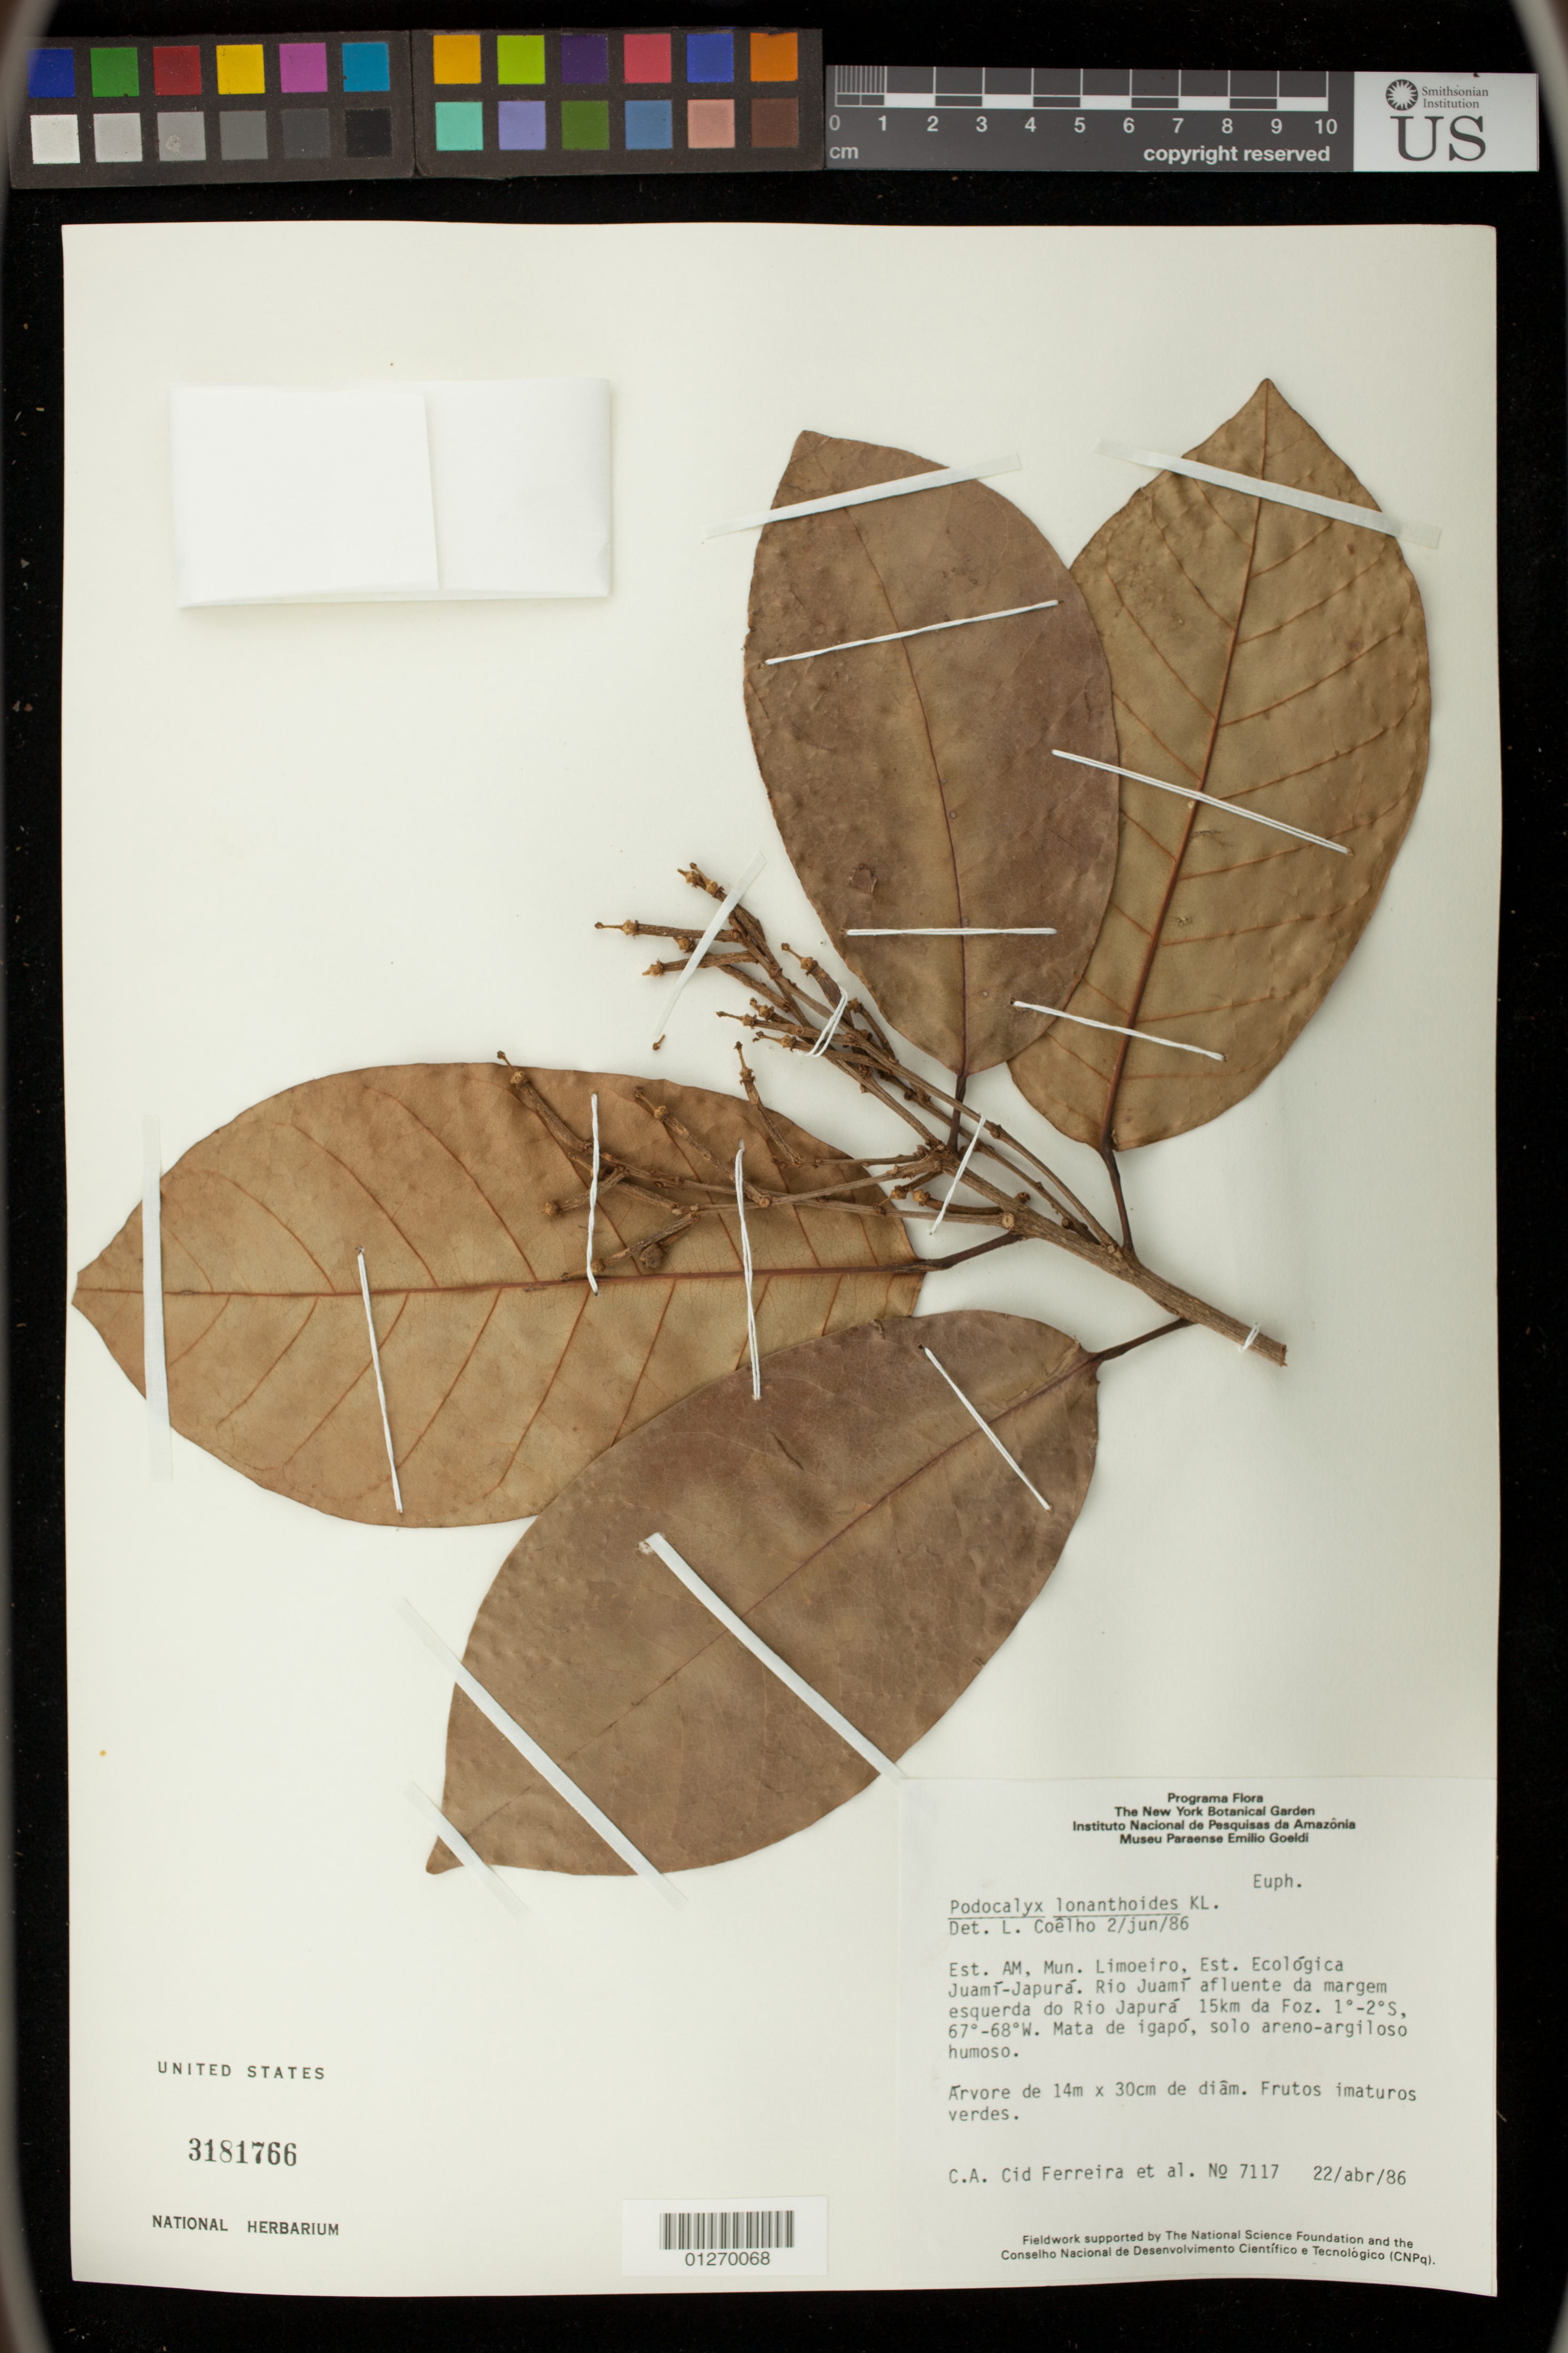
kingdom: Plantae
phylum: Tracheophyta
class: Magnoliopsida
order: Malpighiales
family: Picrodendraceae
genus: Podocalyx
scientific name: Podocalyx loranthoides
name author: Klotzsch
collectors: C. A. Cid Ferreira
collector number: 7117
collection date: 1989-04-22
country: Brazil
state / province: Pernambuco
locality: Est. AM, Mun. Limoeiro, Est. Ecologica Juami-Japura. Rio Juami afluente de margem esquerda do Rio Japura 15 km da Foz.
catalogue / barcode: US 3181766